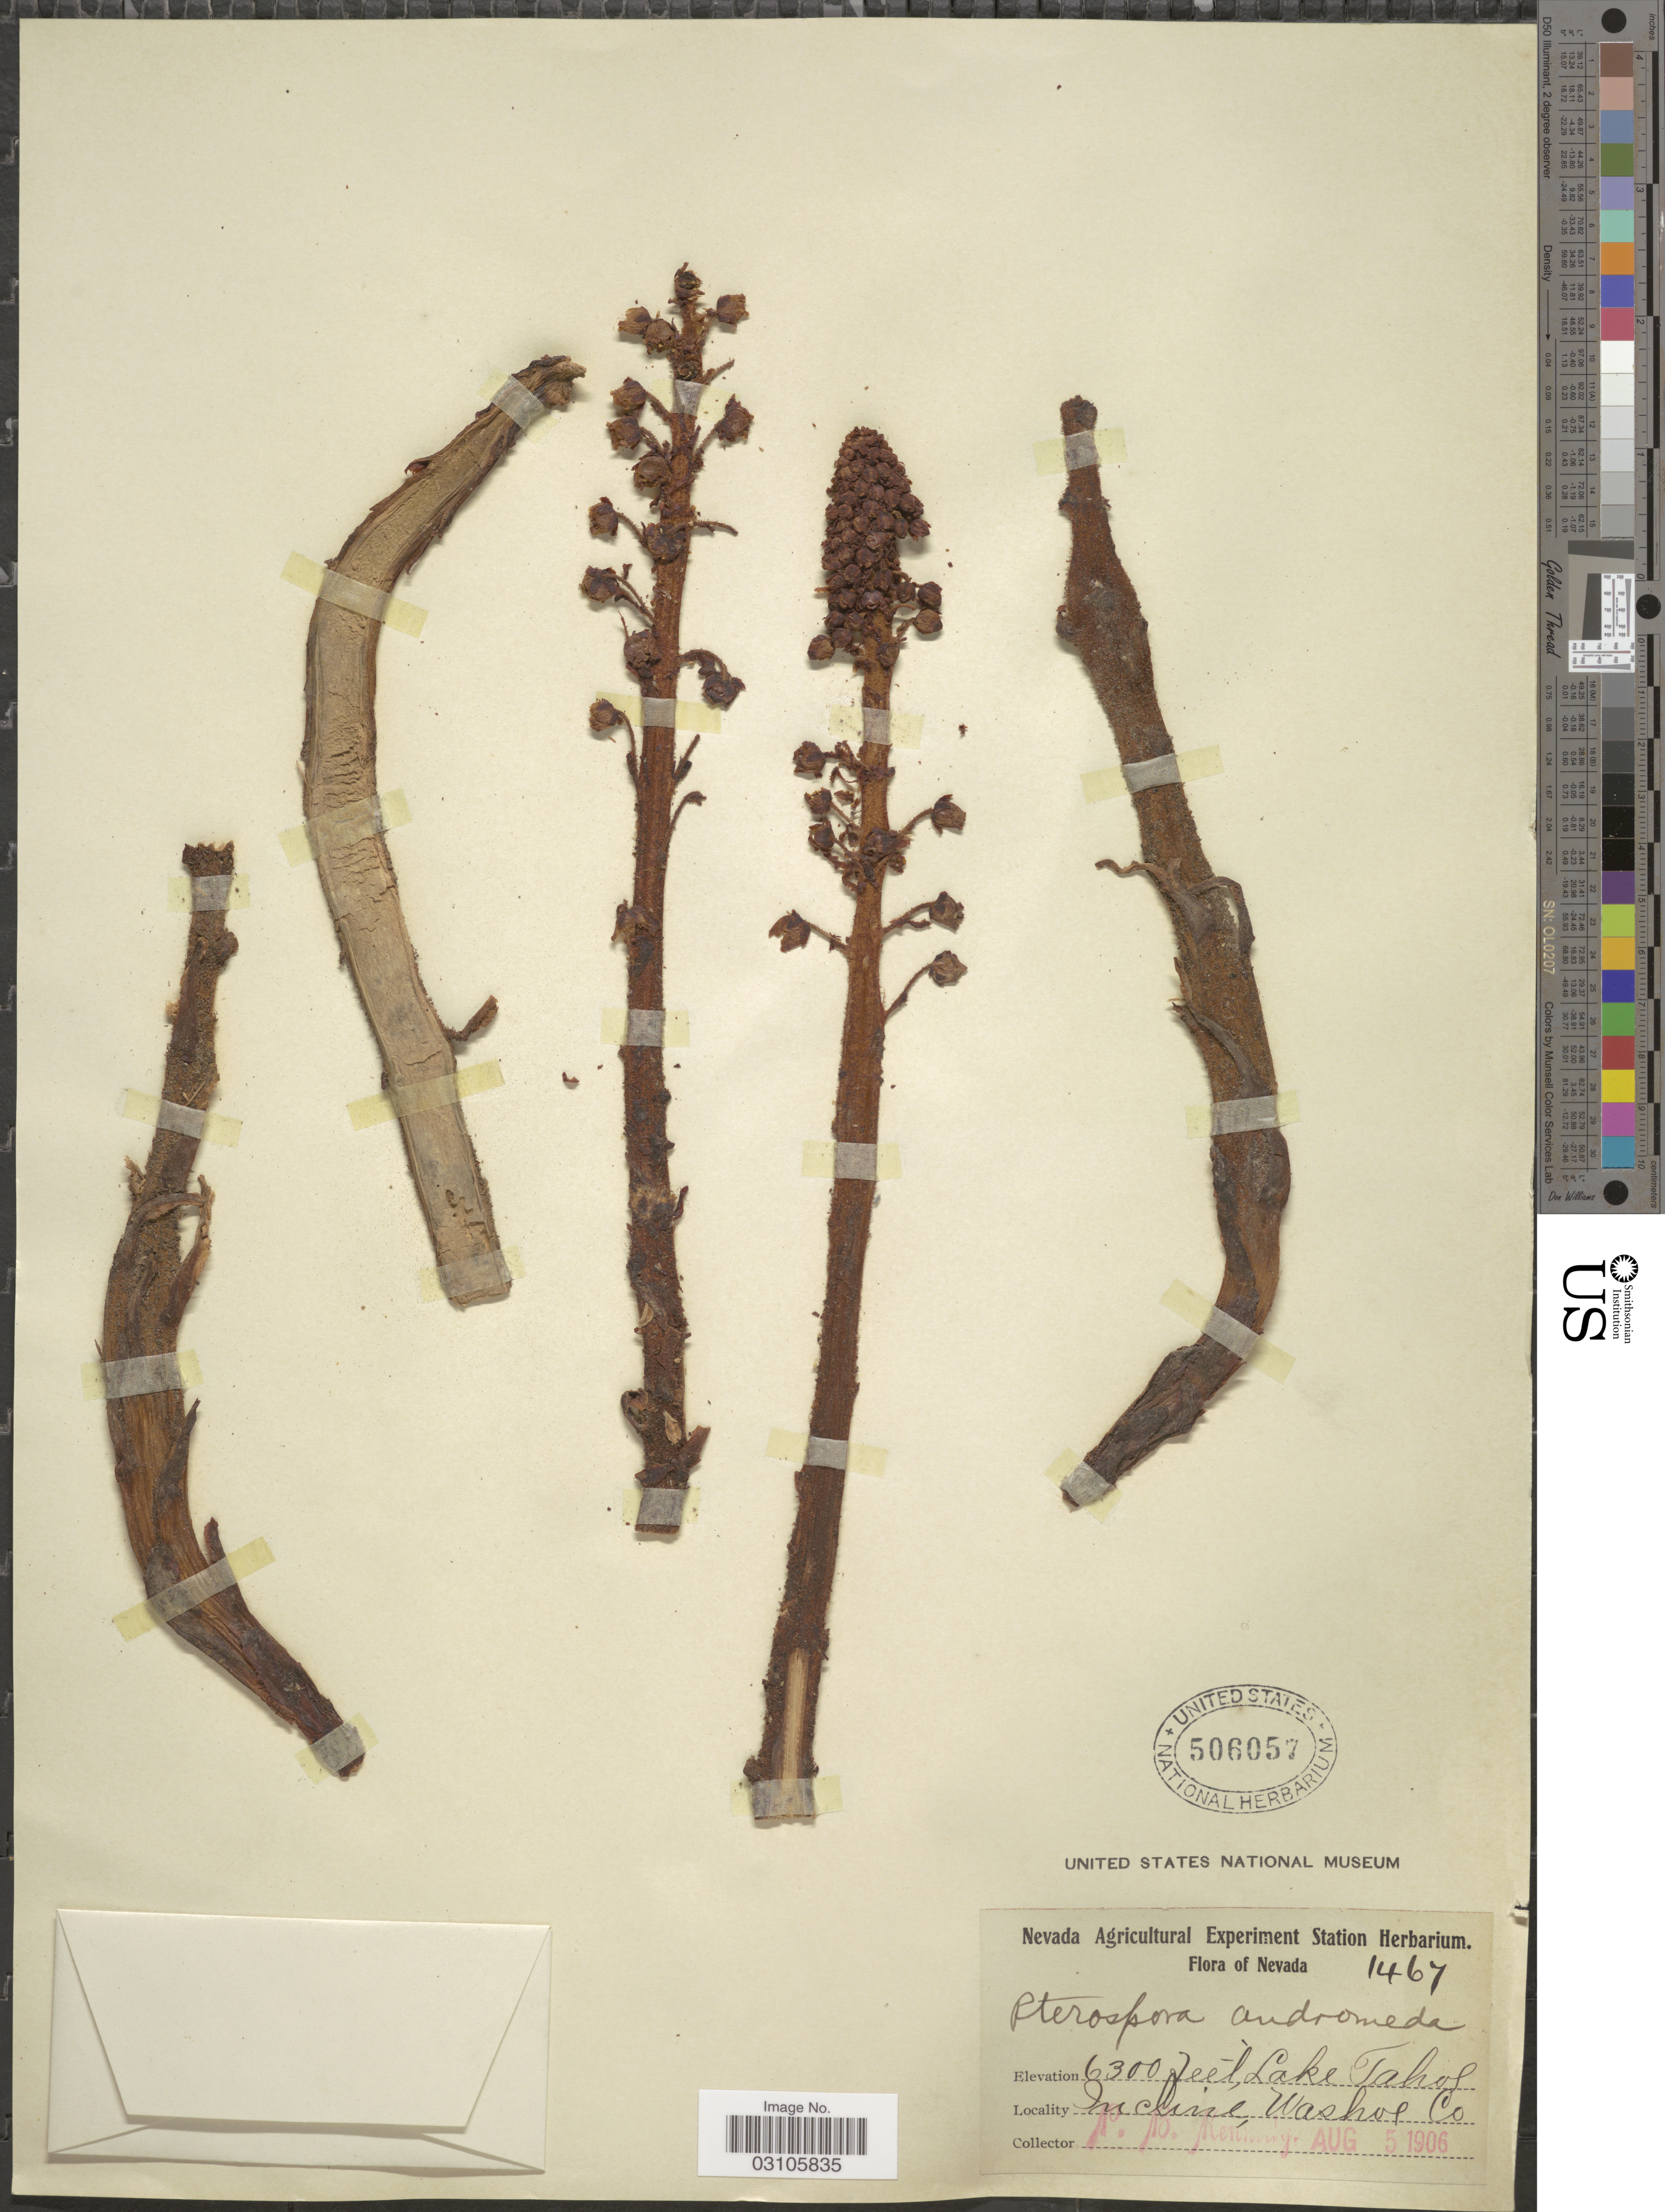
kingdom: Plantae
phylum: Tracheophyta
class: Magnoliopsida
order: Ericales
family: Ericaceae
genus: Pterospora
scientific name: Pterospora andromedea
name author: Nutt.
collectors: Kennedy, R.B.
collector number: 1467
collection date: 1906-08-05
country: United States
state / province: Nevada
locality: Lake Tahoe Incline, Washoe Co.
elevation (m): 1920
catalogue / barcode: US 506057